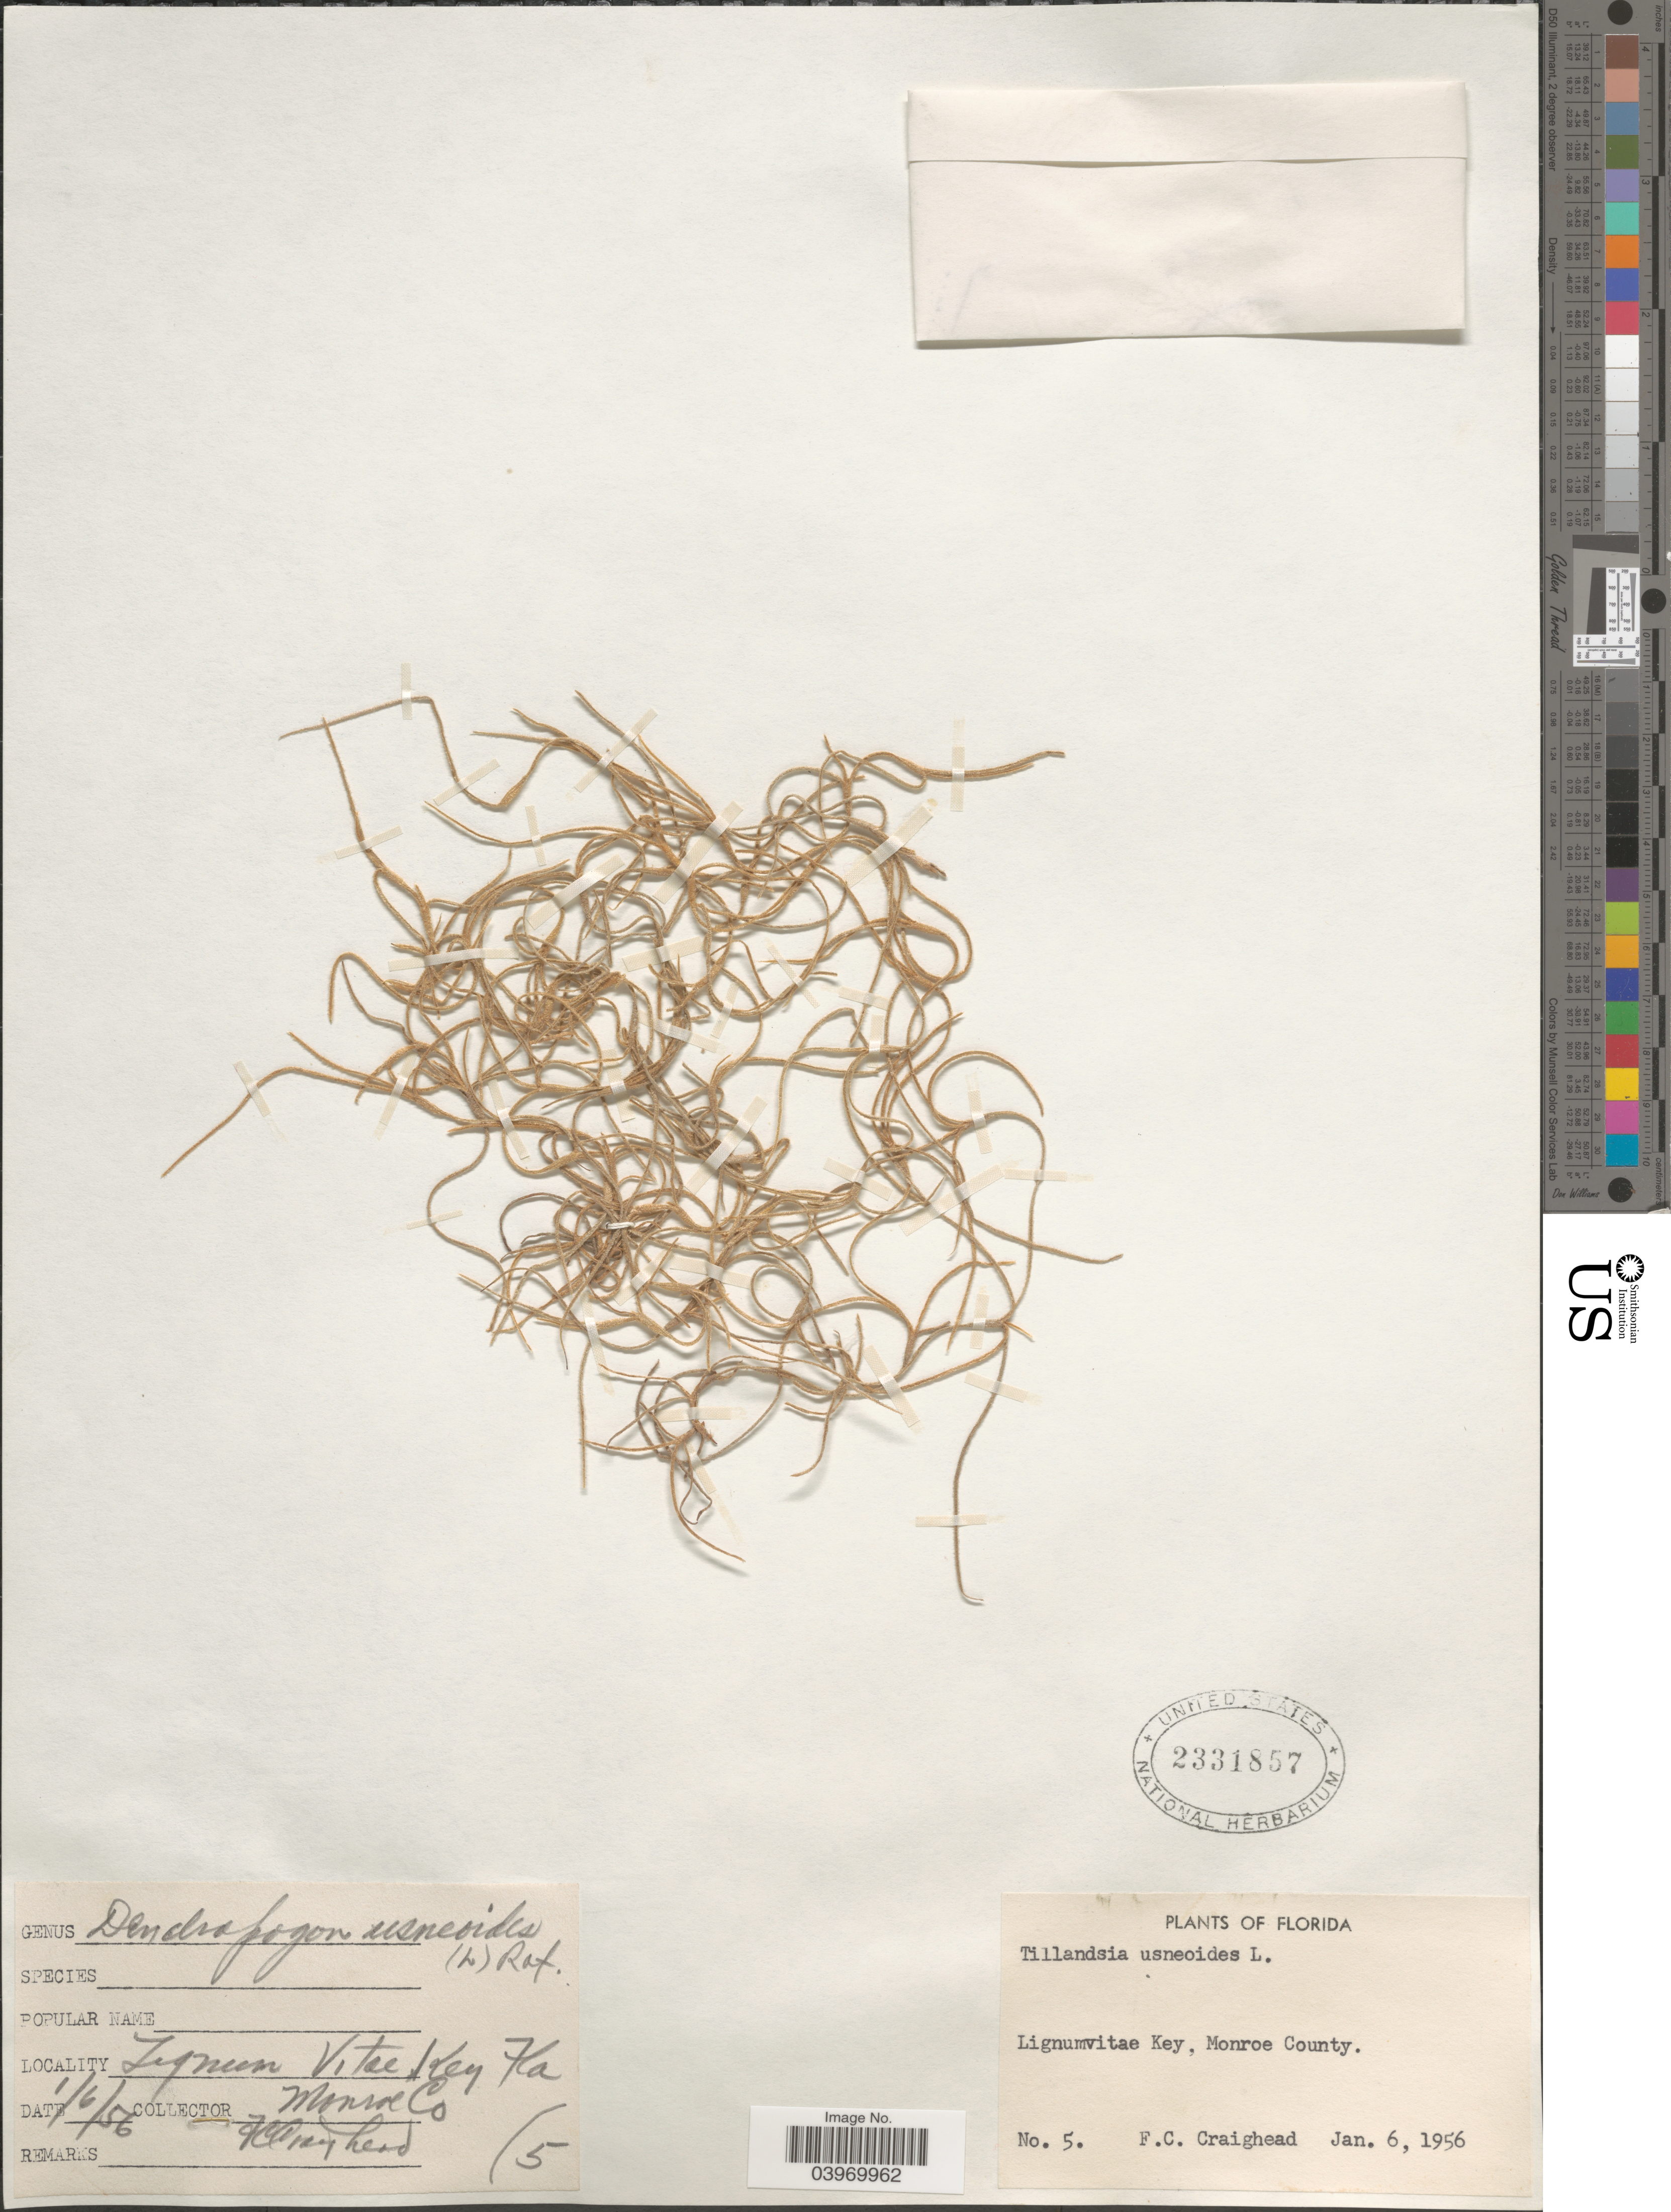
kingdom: Plantae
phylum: Tracheophyta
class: Liliopsida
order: Poales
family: Bromeliaceae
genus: Tillandsia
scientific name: Tillandsia usneoides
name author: (L.) L.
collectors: F. Craighead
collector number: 5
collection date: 1956-01-06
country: United States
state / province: Florida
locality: Lignumvitae Key, Monroe County.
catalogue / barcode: US 2331857